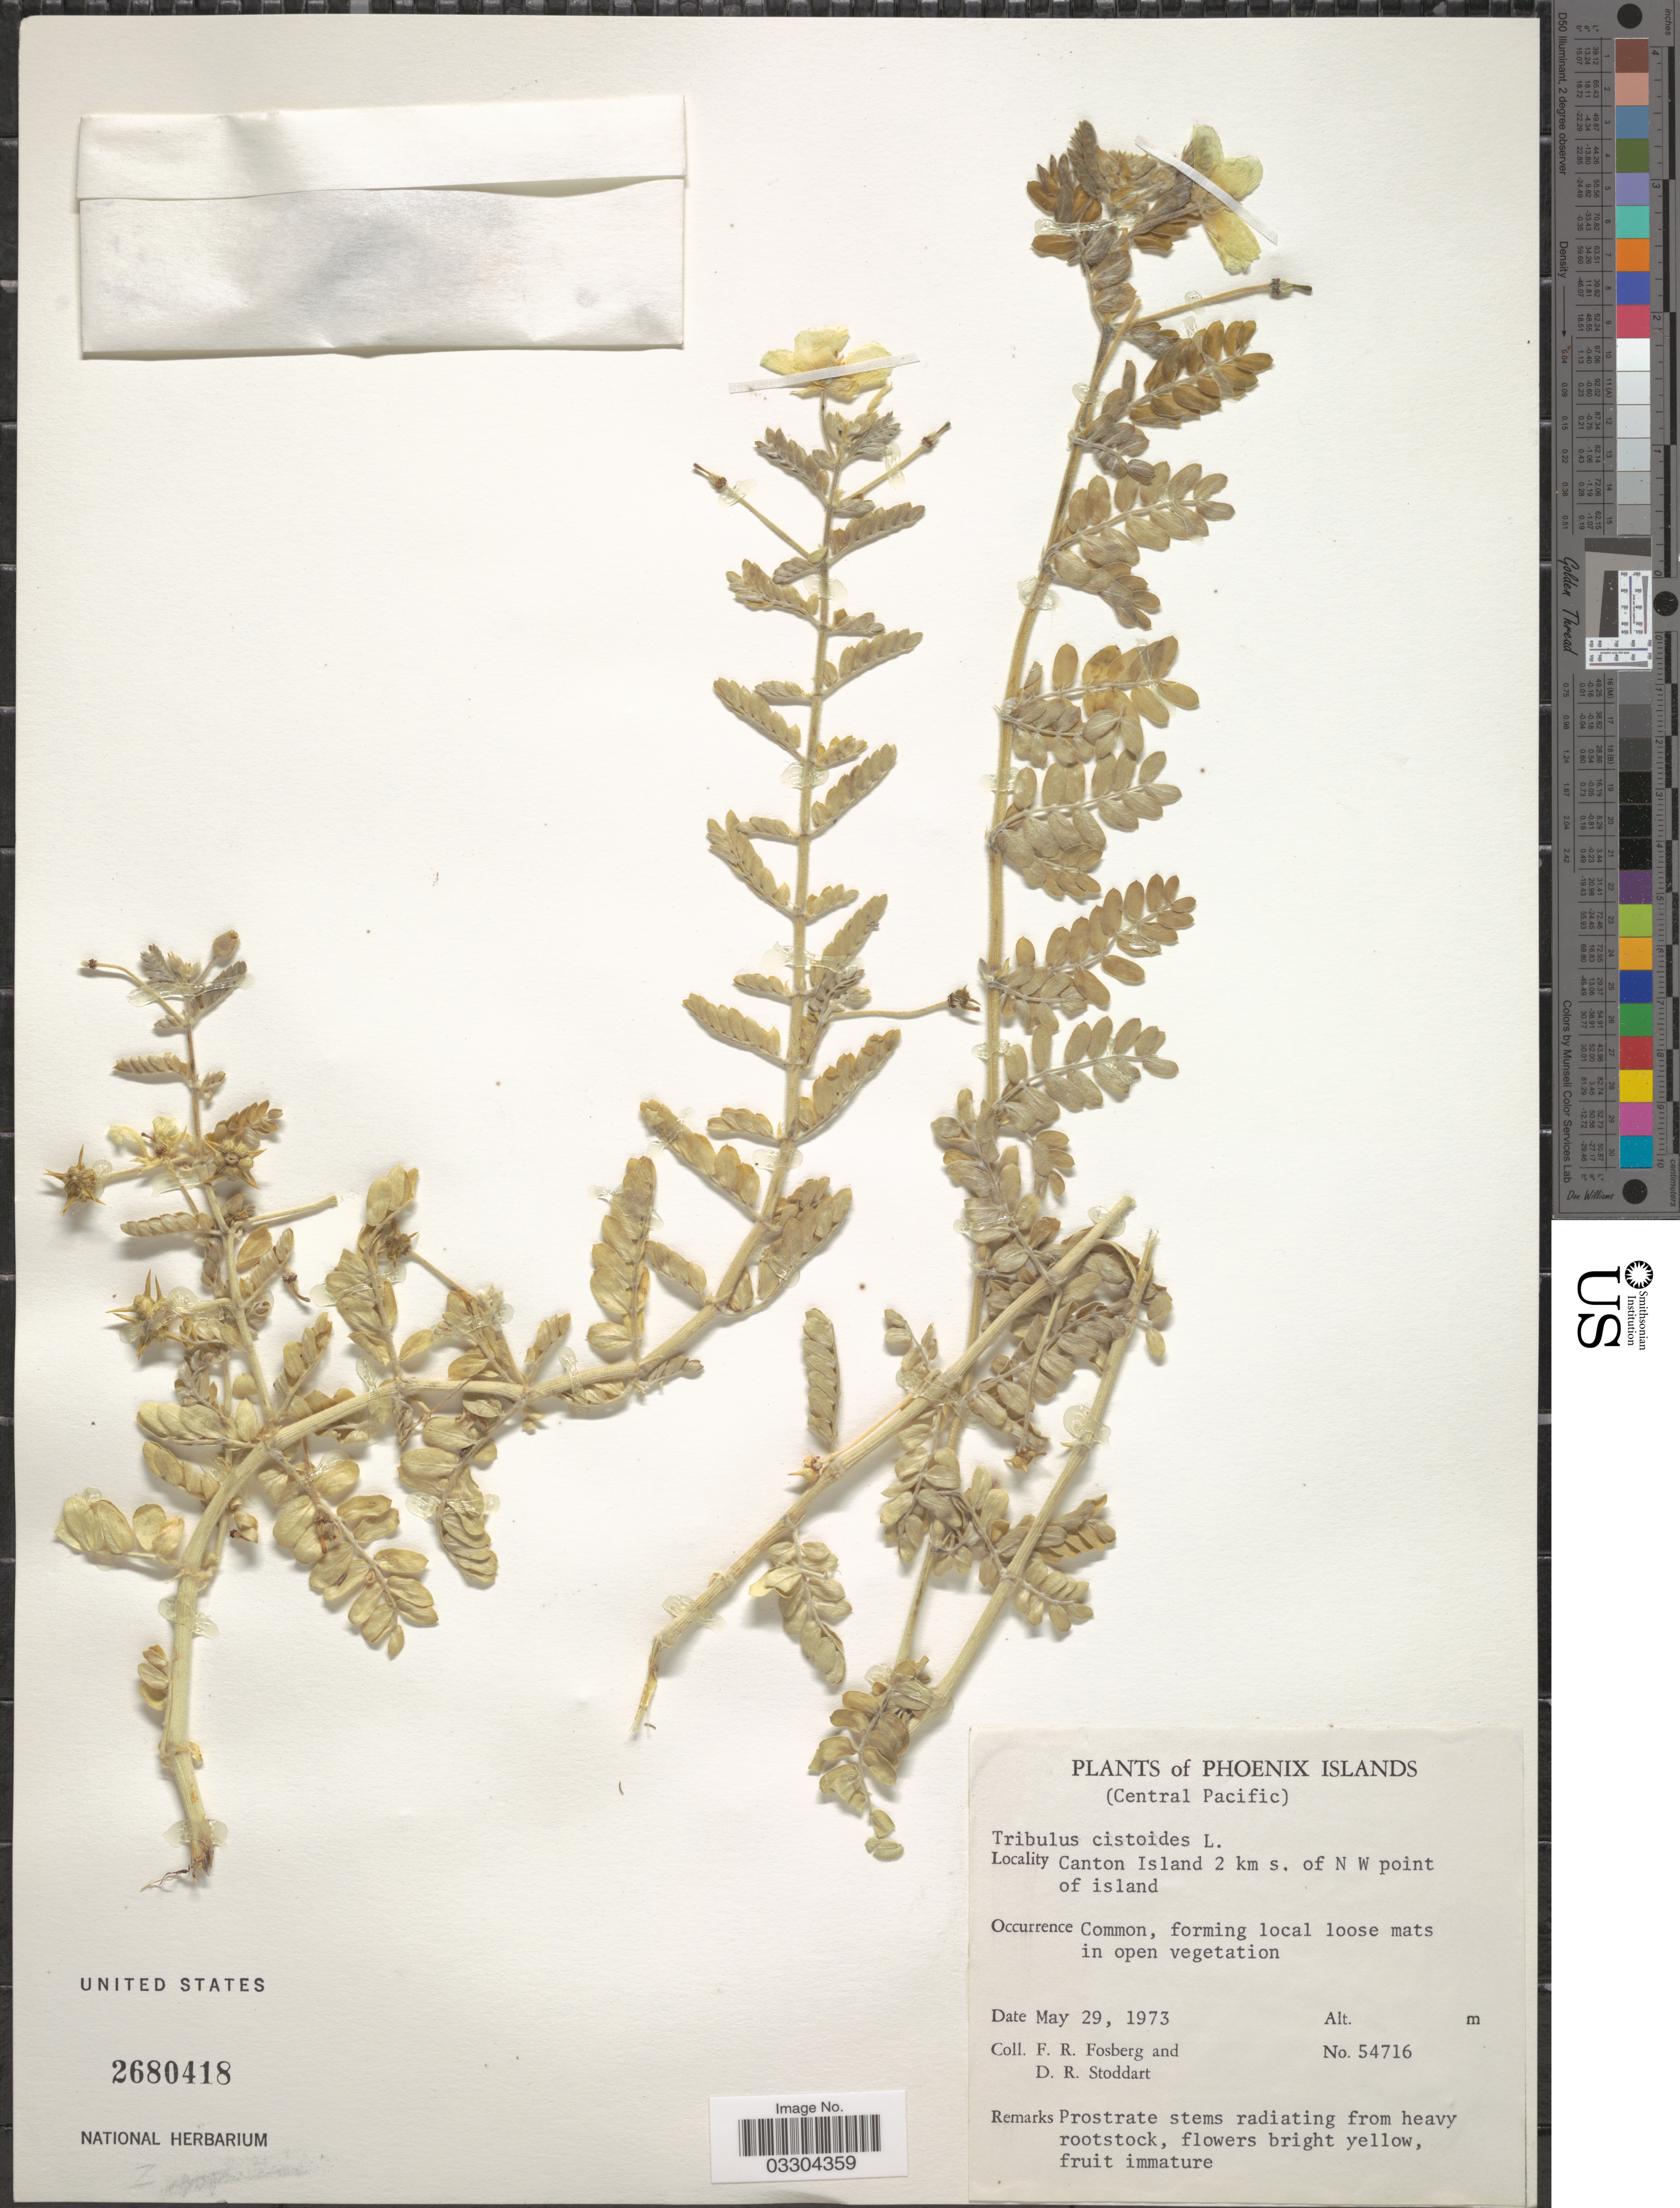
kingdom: Plantae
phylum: Tracheophyta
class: Magnoliopsida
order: Zygophyllales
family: Zygophyllaceae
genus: Tribulus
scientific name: Tribulus cistoides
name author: L.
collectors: F. R. Fosberg & D. R. Stoddart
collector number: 54716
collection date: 1973-05-29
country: Kiribati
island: Kanton [Canton] Atoll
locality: Phoenix Islands (Central Pacific). Canton Island 2 km s. of N W point of island.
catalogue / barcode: US 2680418